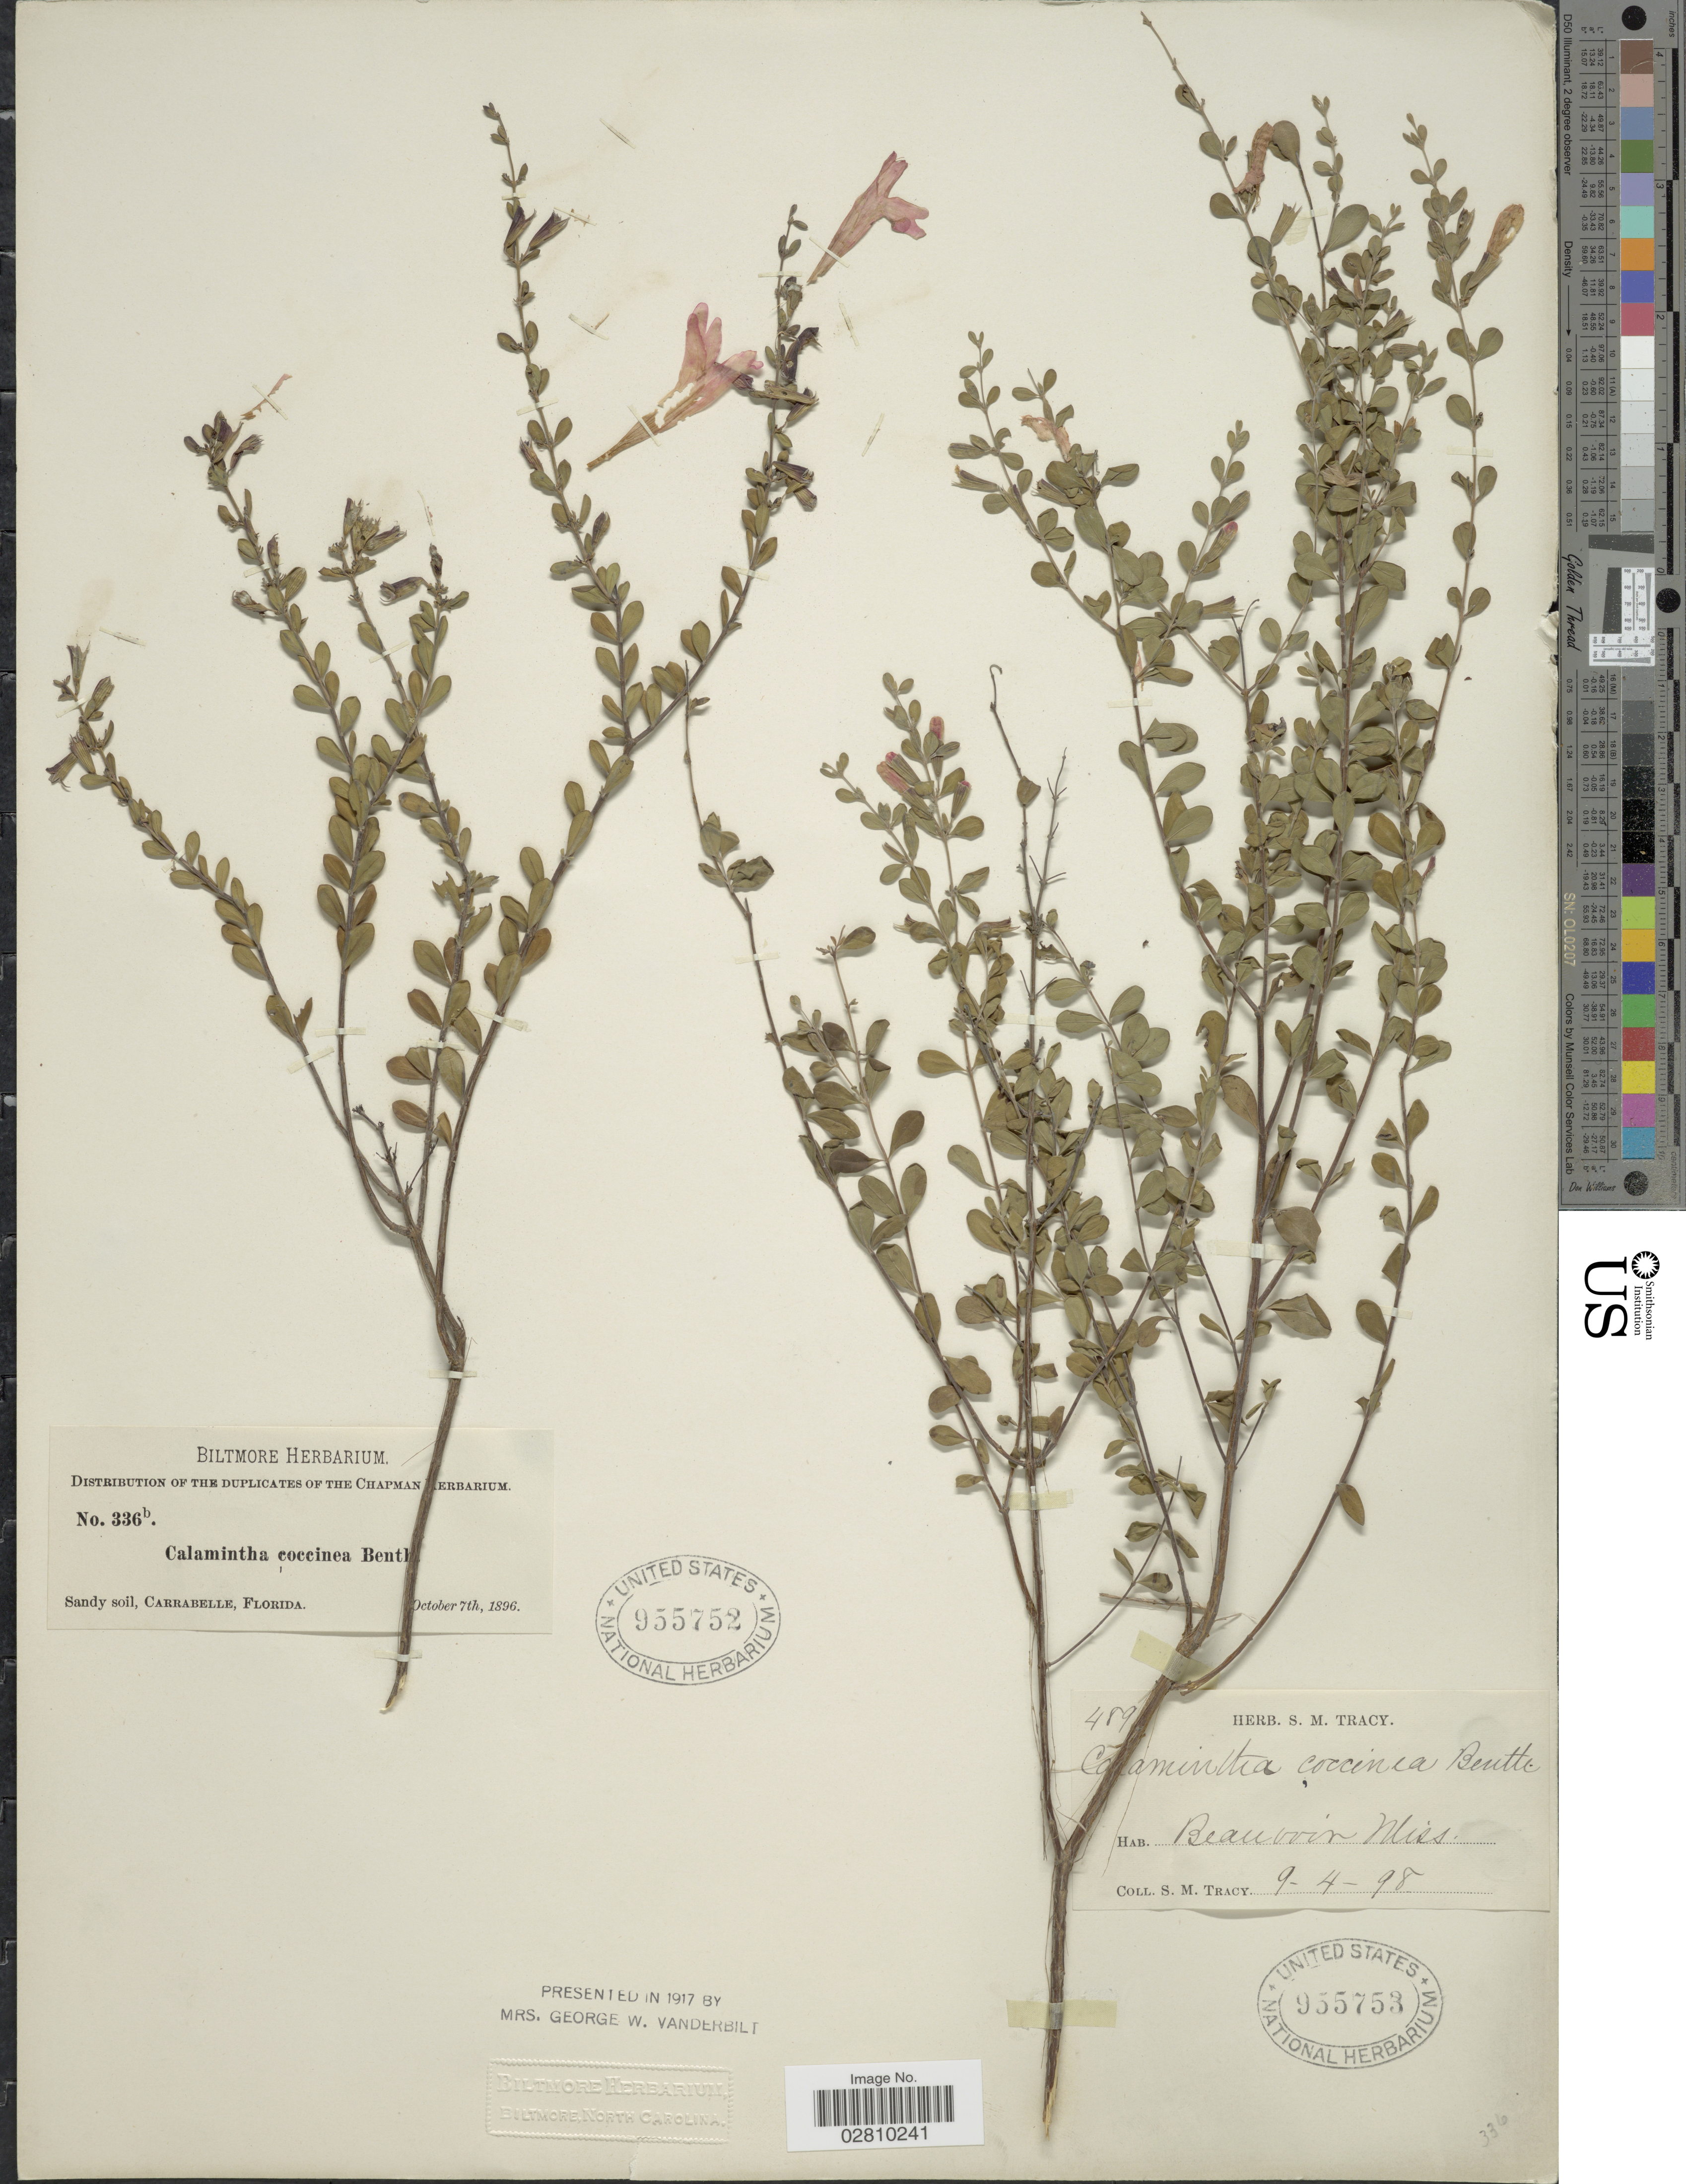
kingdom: Plantae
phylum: Tracheophyta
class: Magnoliopsida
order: Lamiales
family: Lamiaceae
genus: Clinopodium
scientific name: Clinopodium coccineum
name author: (Nutt. ex Hook.) Kuntze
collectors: ex herb. Biltmore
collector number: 336b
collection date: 1896-10-07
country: United States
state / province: Florida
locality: Sandy soil. Carrabelle.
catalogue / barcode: US 955752